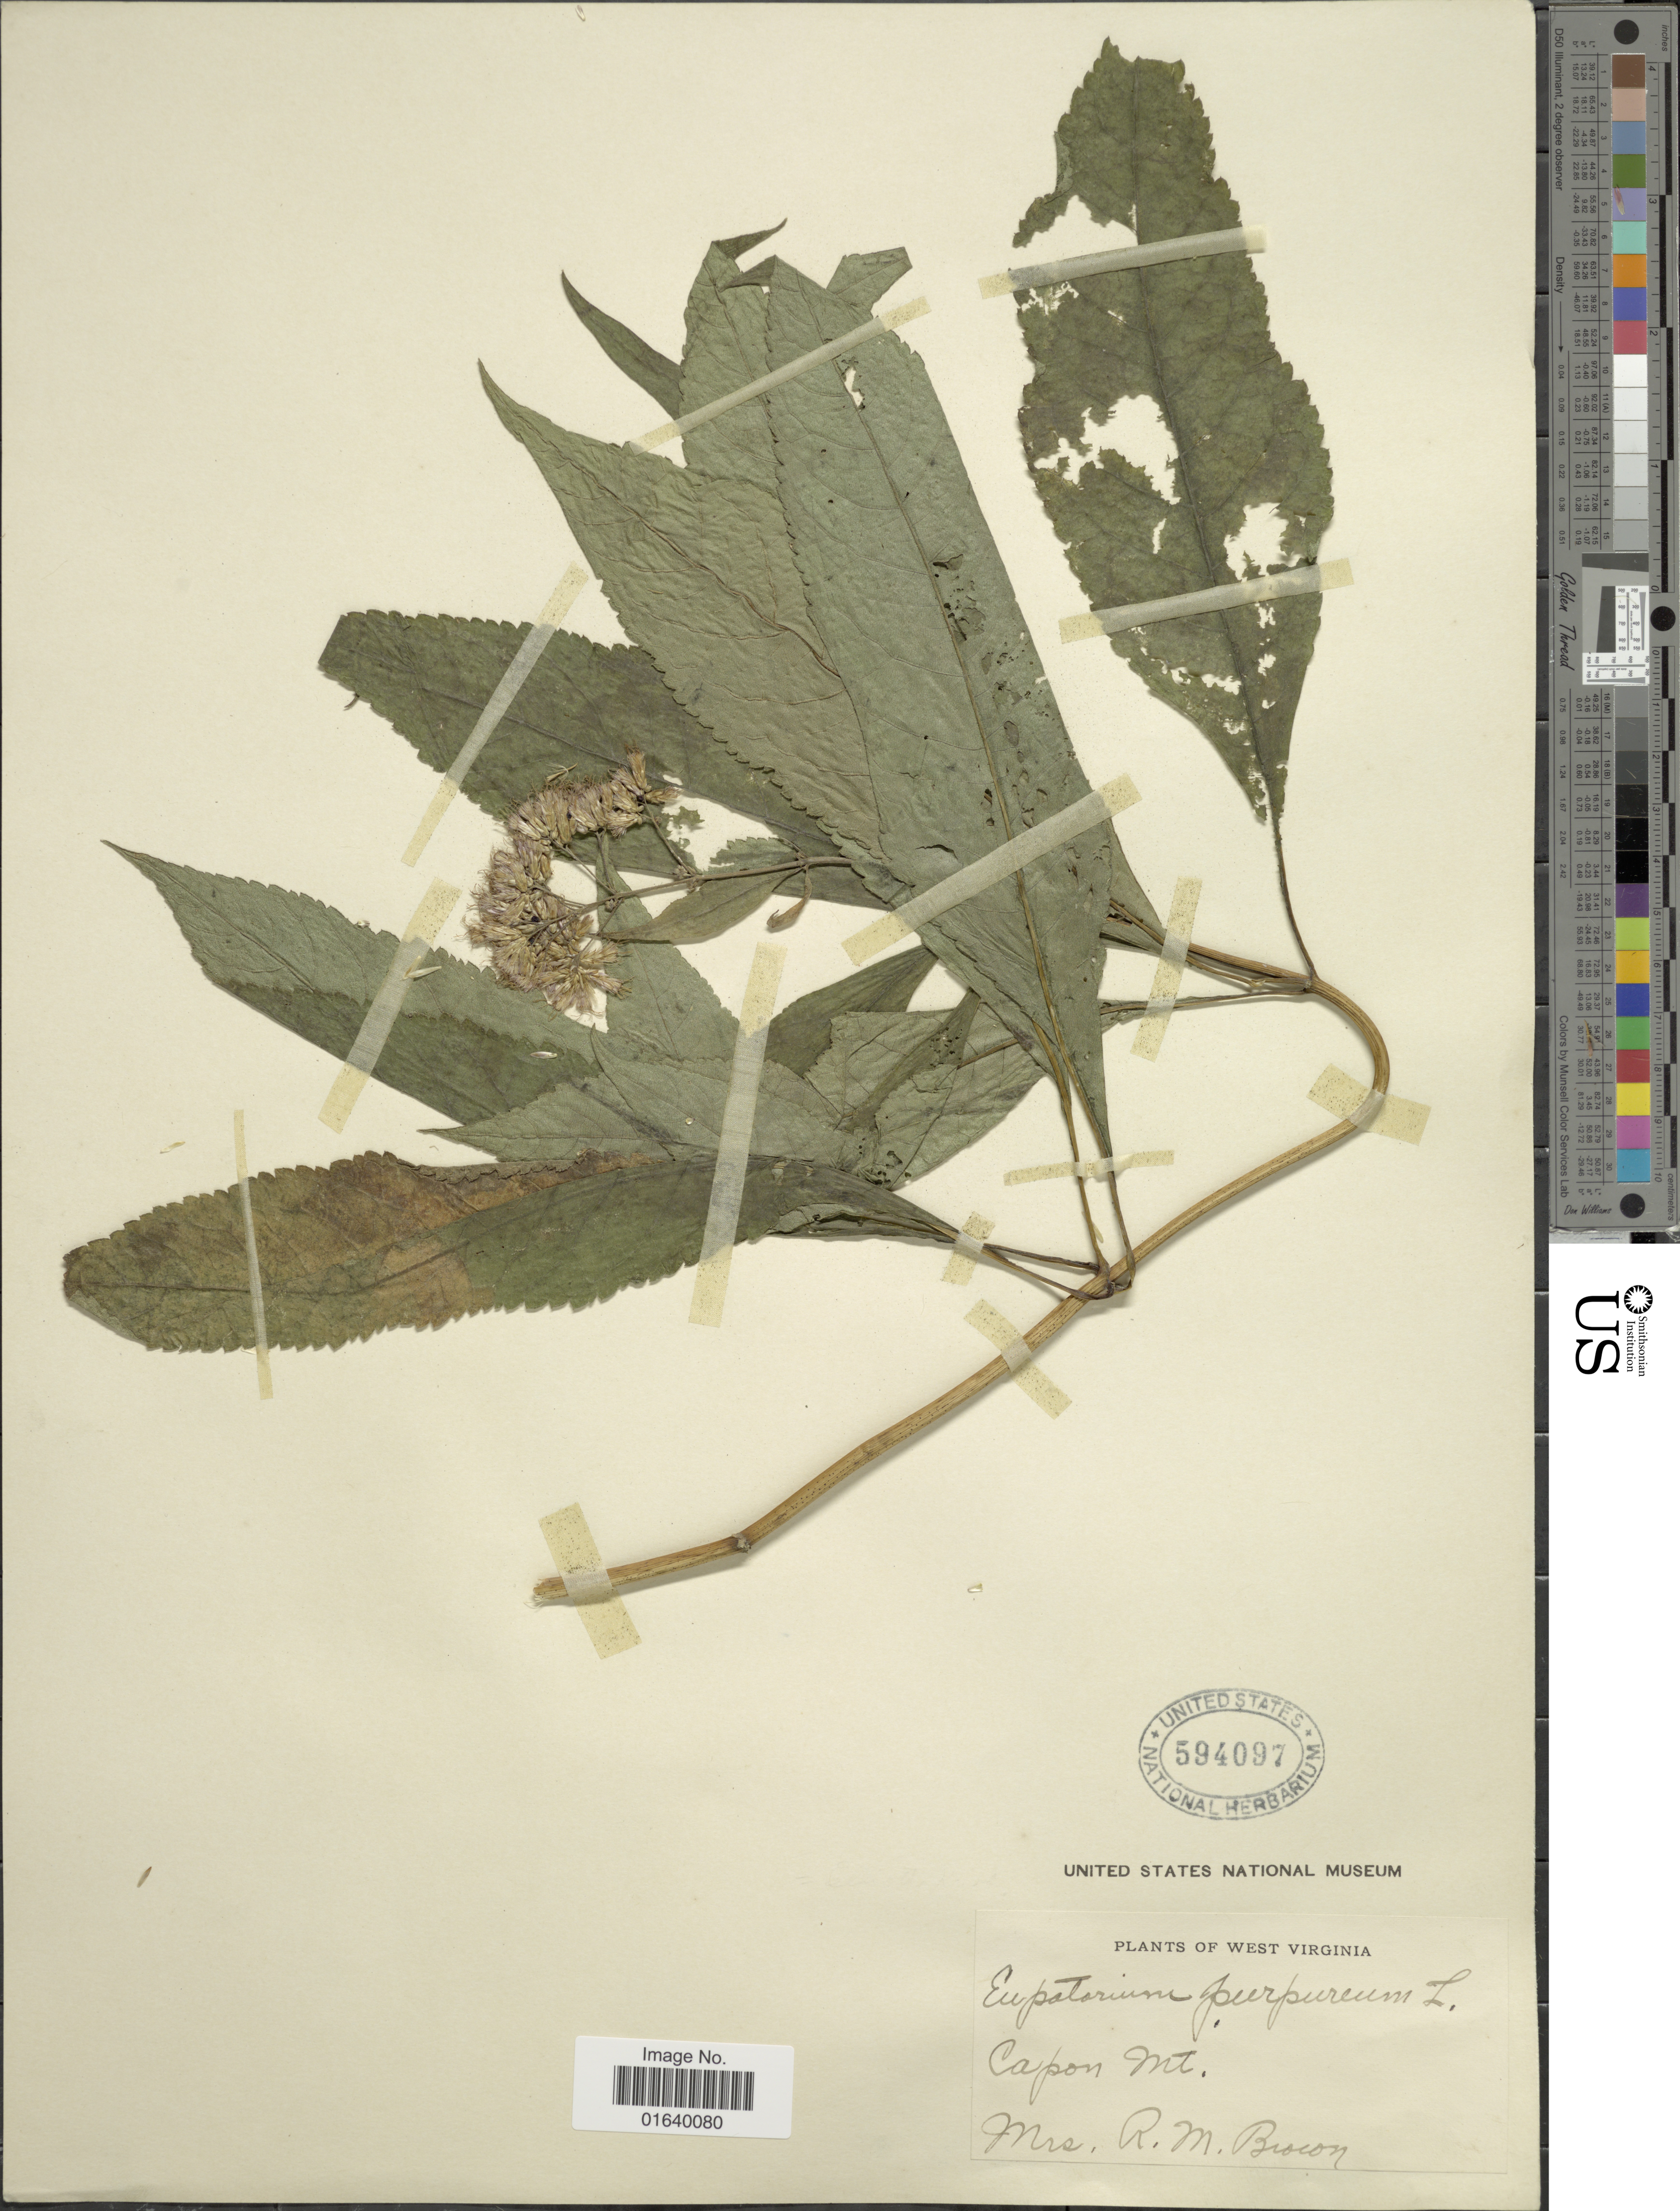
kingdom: Plantae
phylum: Tracheophyta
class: Magnoliopsida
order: Asterales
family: Asteraceae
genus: Eupatorium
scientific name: Eupatorium purpureum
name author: (L.) E.E. Lamont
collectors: R. Brown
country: United States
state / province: West Virginia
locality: Capon Mt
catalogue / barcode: US 594097